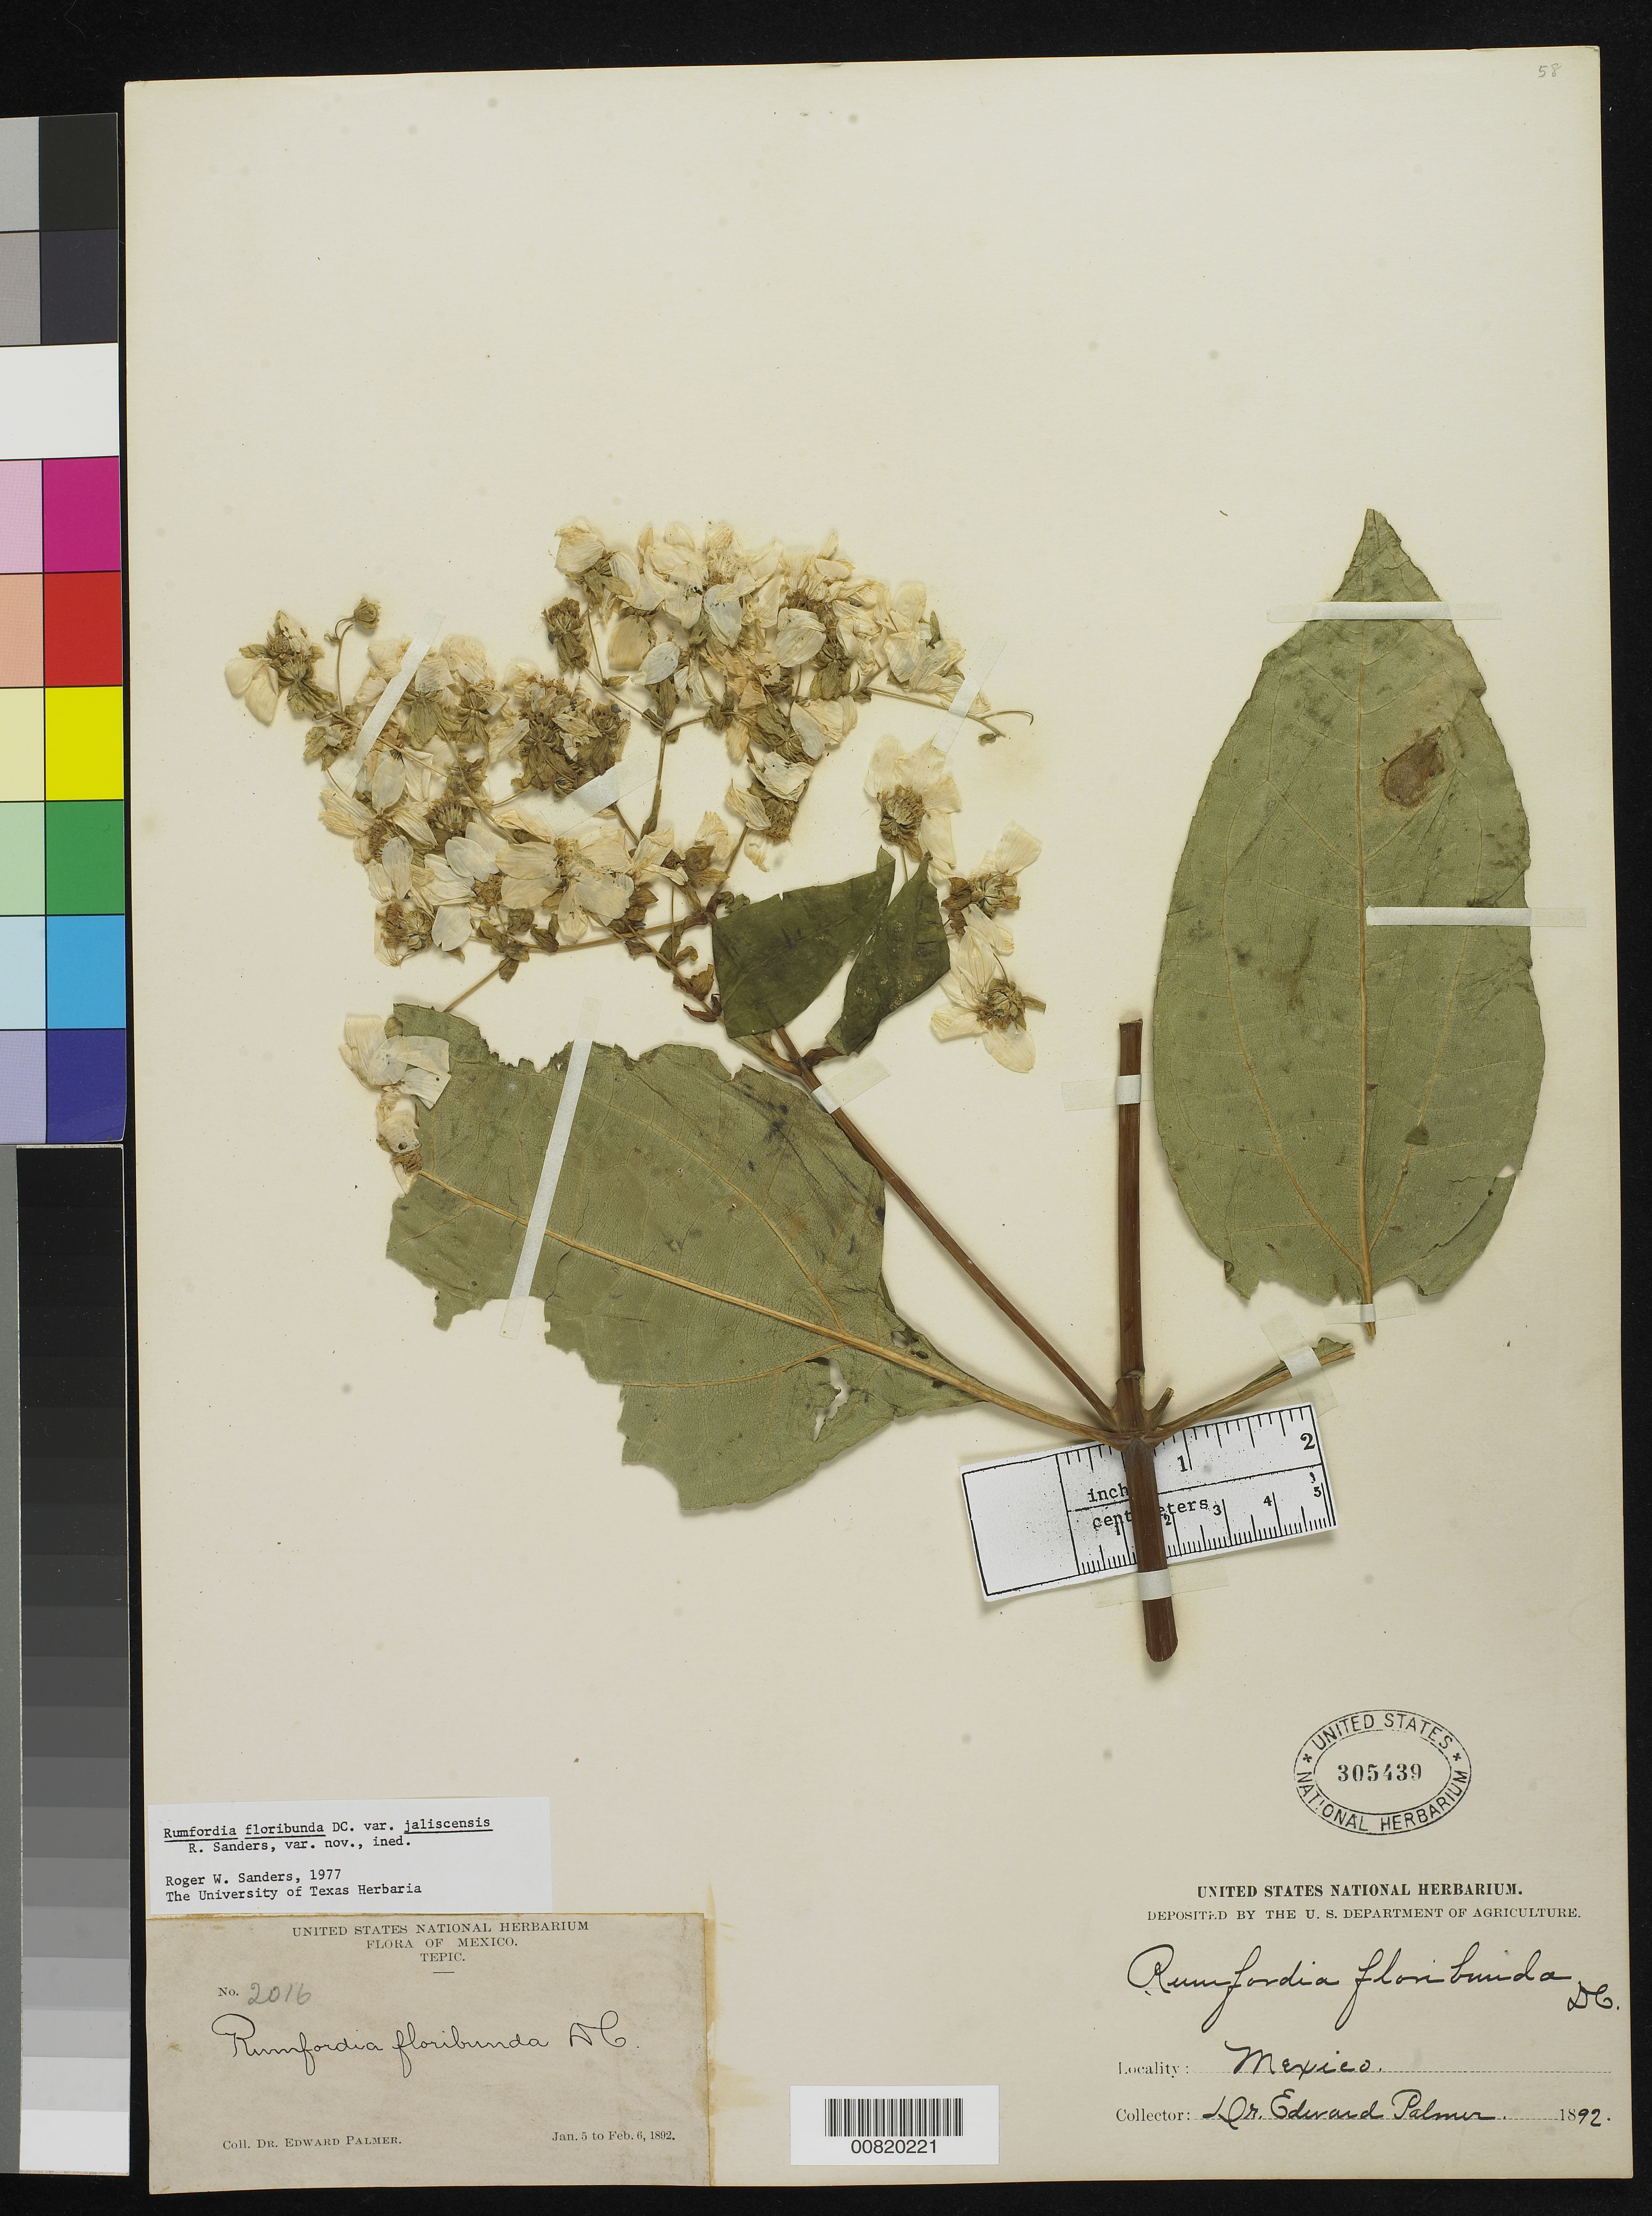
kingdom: Plantae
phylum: Tracheophyta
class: Magnoliopsida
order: Asterales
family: Asteraceae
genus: Rumfordia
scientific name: Rumfordia floribunda var. jaliscensis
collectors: E. Palmer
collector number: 2016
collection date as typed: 05 Jan 1892 to 06 Feb 1892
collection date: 1892-01-05/1892-02-06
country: Mexico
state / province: Nayarit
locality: Tepic, Nayarit.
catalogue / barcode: US 305439